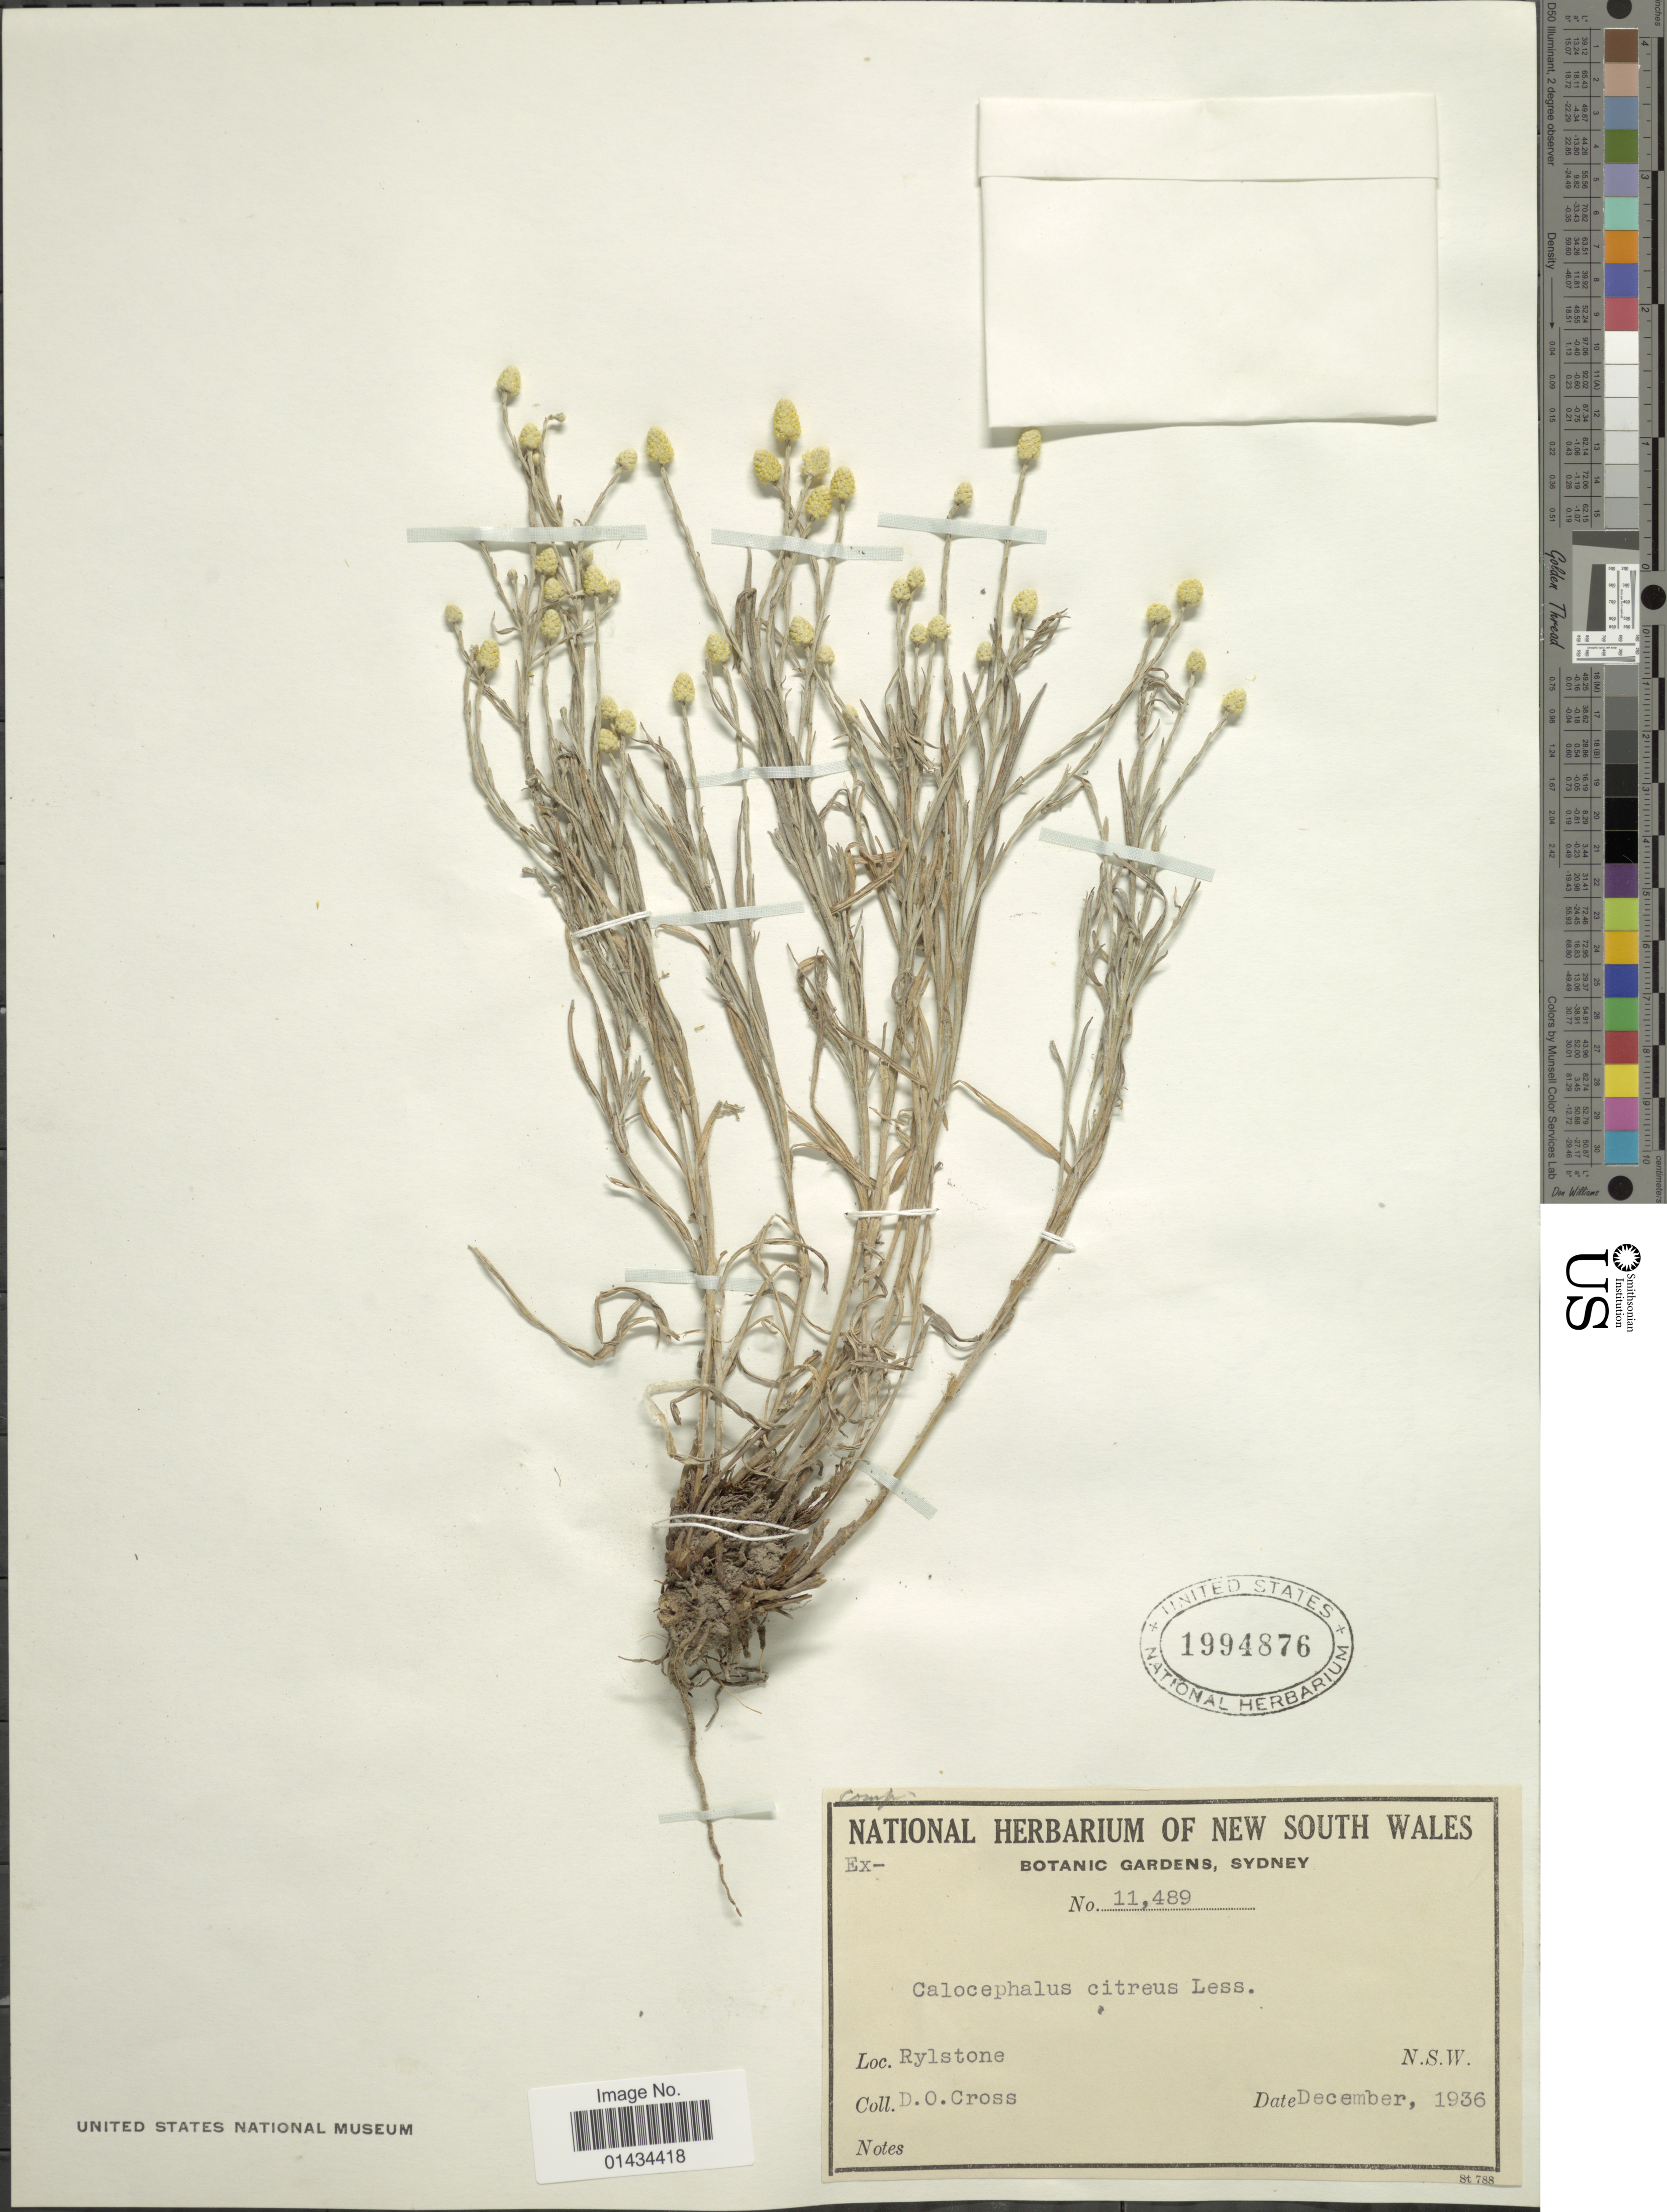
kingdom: Plantae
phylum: Tracheophyta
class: Magnoliopsida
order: Asterales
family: Asteraceae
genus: Calocephalus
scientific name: Calocephalus citreus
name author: Less.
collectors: D. Cross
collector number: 11489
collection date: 1936-12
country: Australia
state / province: New South Wales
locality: Rylstone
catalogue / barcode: US 1994876